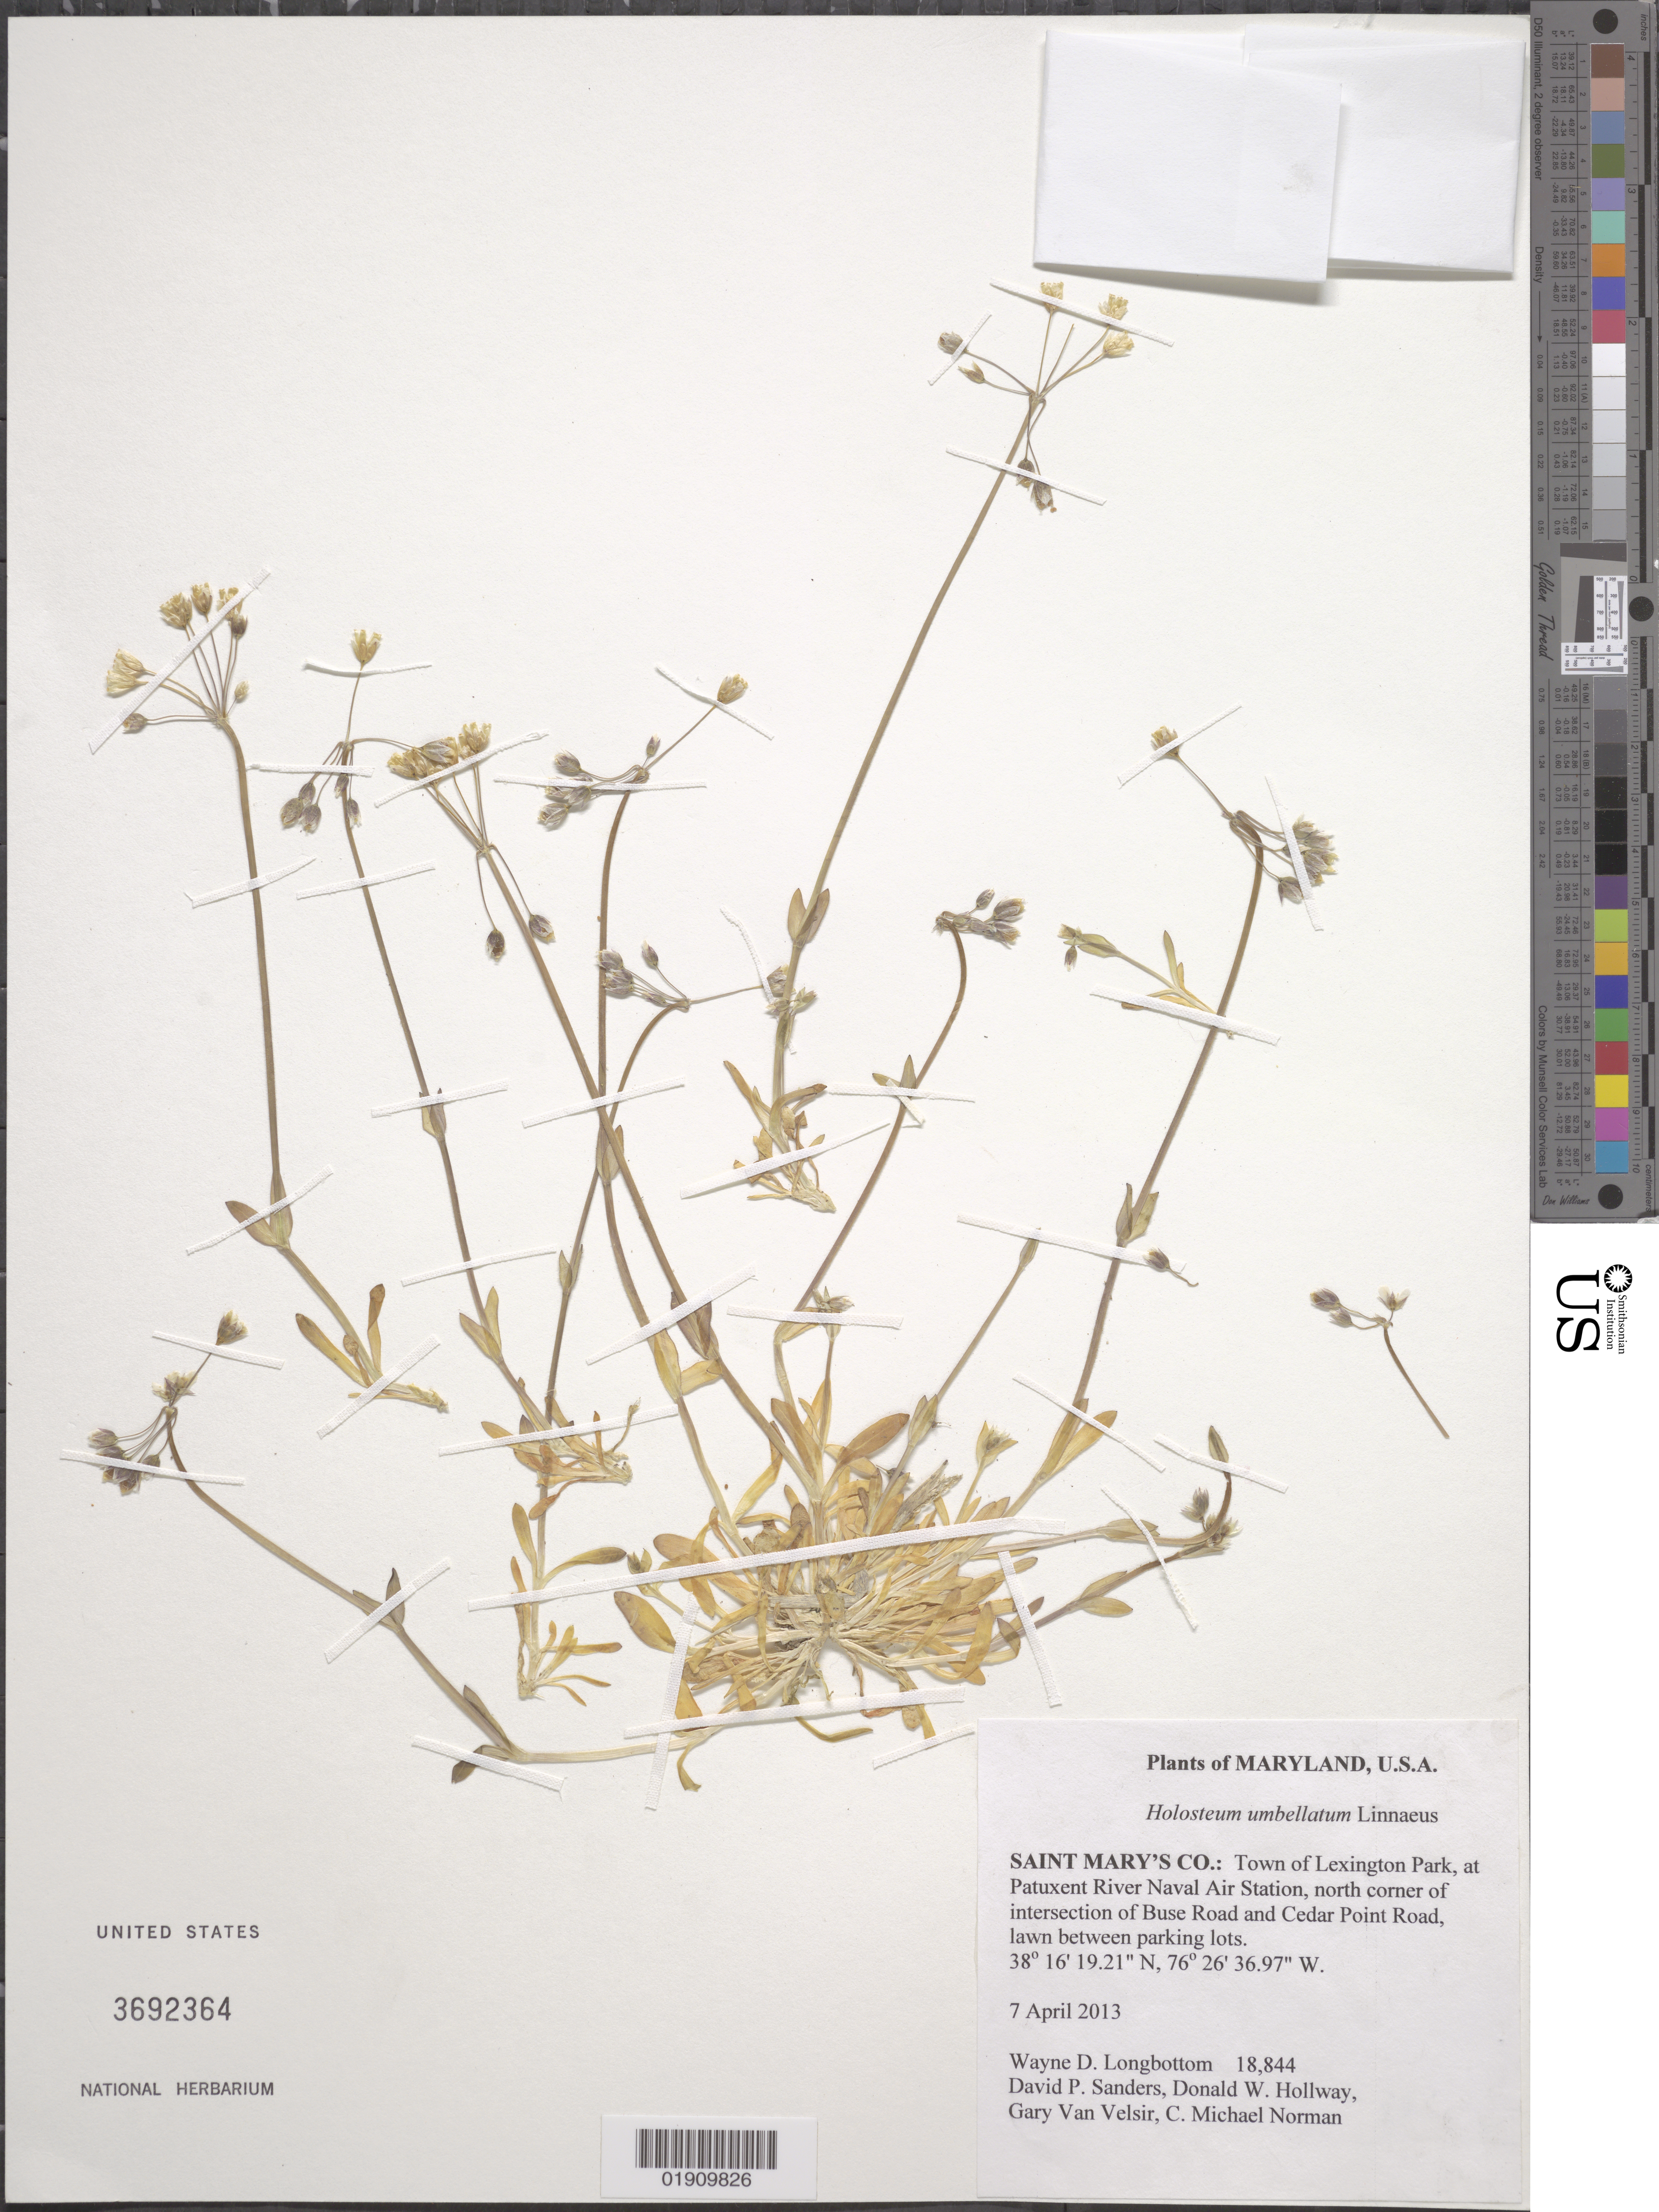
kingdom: Plantae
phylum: Tracheophyta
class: Magnoliopsida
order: Caryophyllales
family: Caryophyllaceae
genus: Holosteum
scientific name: Holosteum umbellatum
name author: L.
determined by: Longbottom, W. D.; Sanders, D.; Hollway, Donald W.; Van Velsir, Gary; Norman, C. M.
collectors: W. D. Longbottom, D. Sanders, D. Hollway, G. Van Velsir & C. Norman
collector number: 18844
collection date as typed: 7 April 2013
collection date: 2013-04-07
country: United States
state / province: Maryland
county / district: St. Mary's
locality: Saint Mary's Co.: Town of Lexington Park, at Patuxent River Naval Air Station, north corner of intersection of Buse Road and Cedar Point Road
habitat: lawn between parking lots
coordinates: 38°16'19.21"N, 76°26'36.97"W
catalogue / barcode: US 3692364